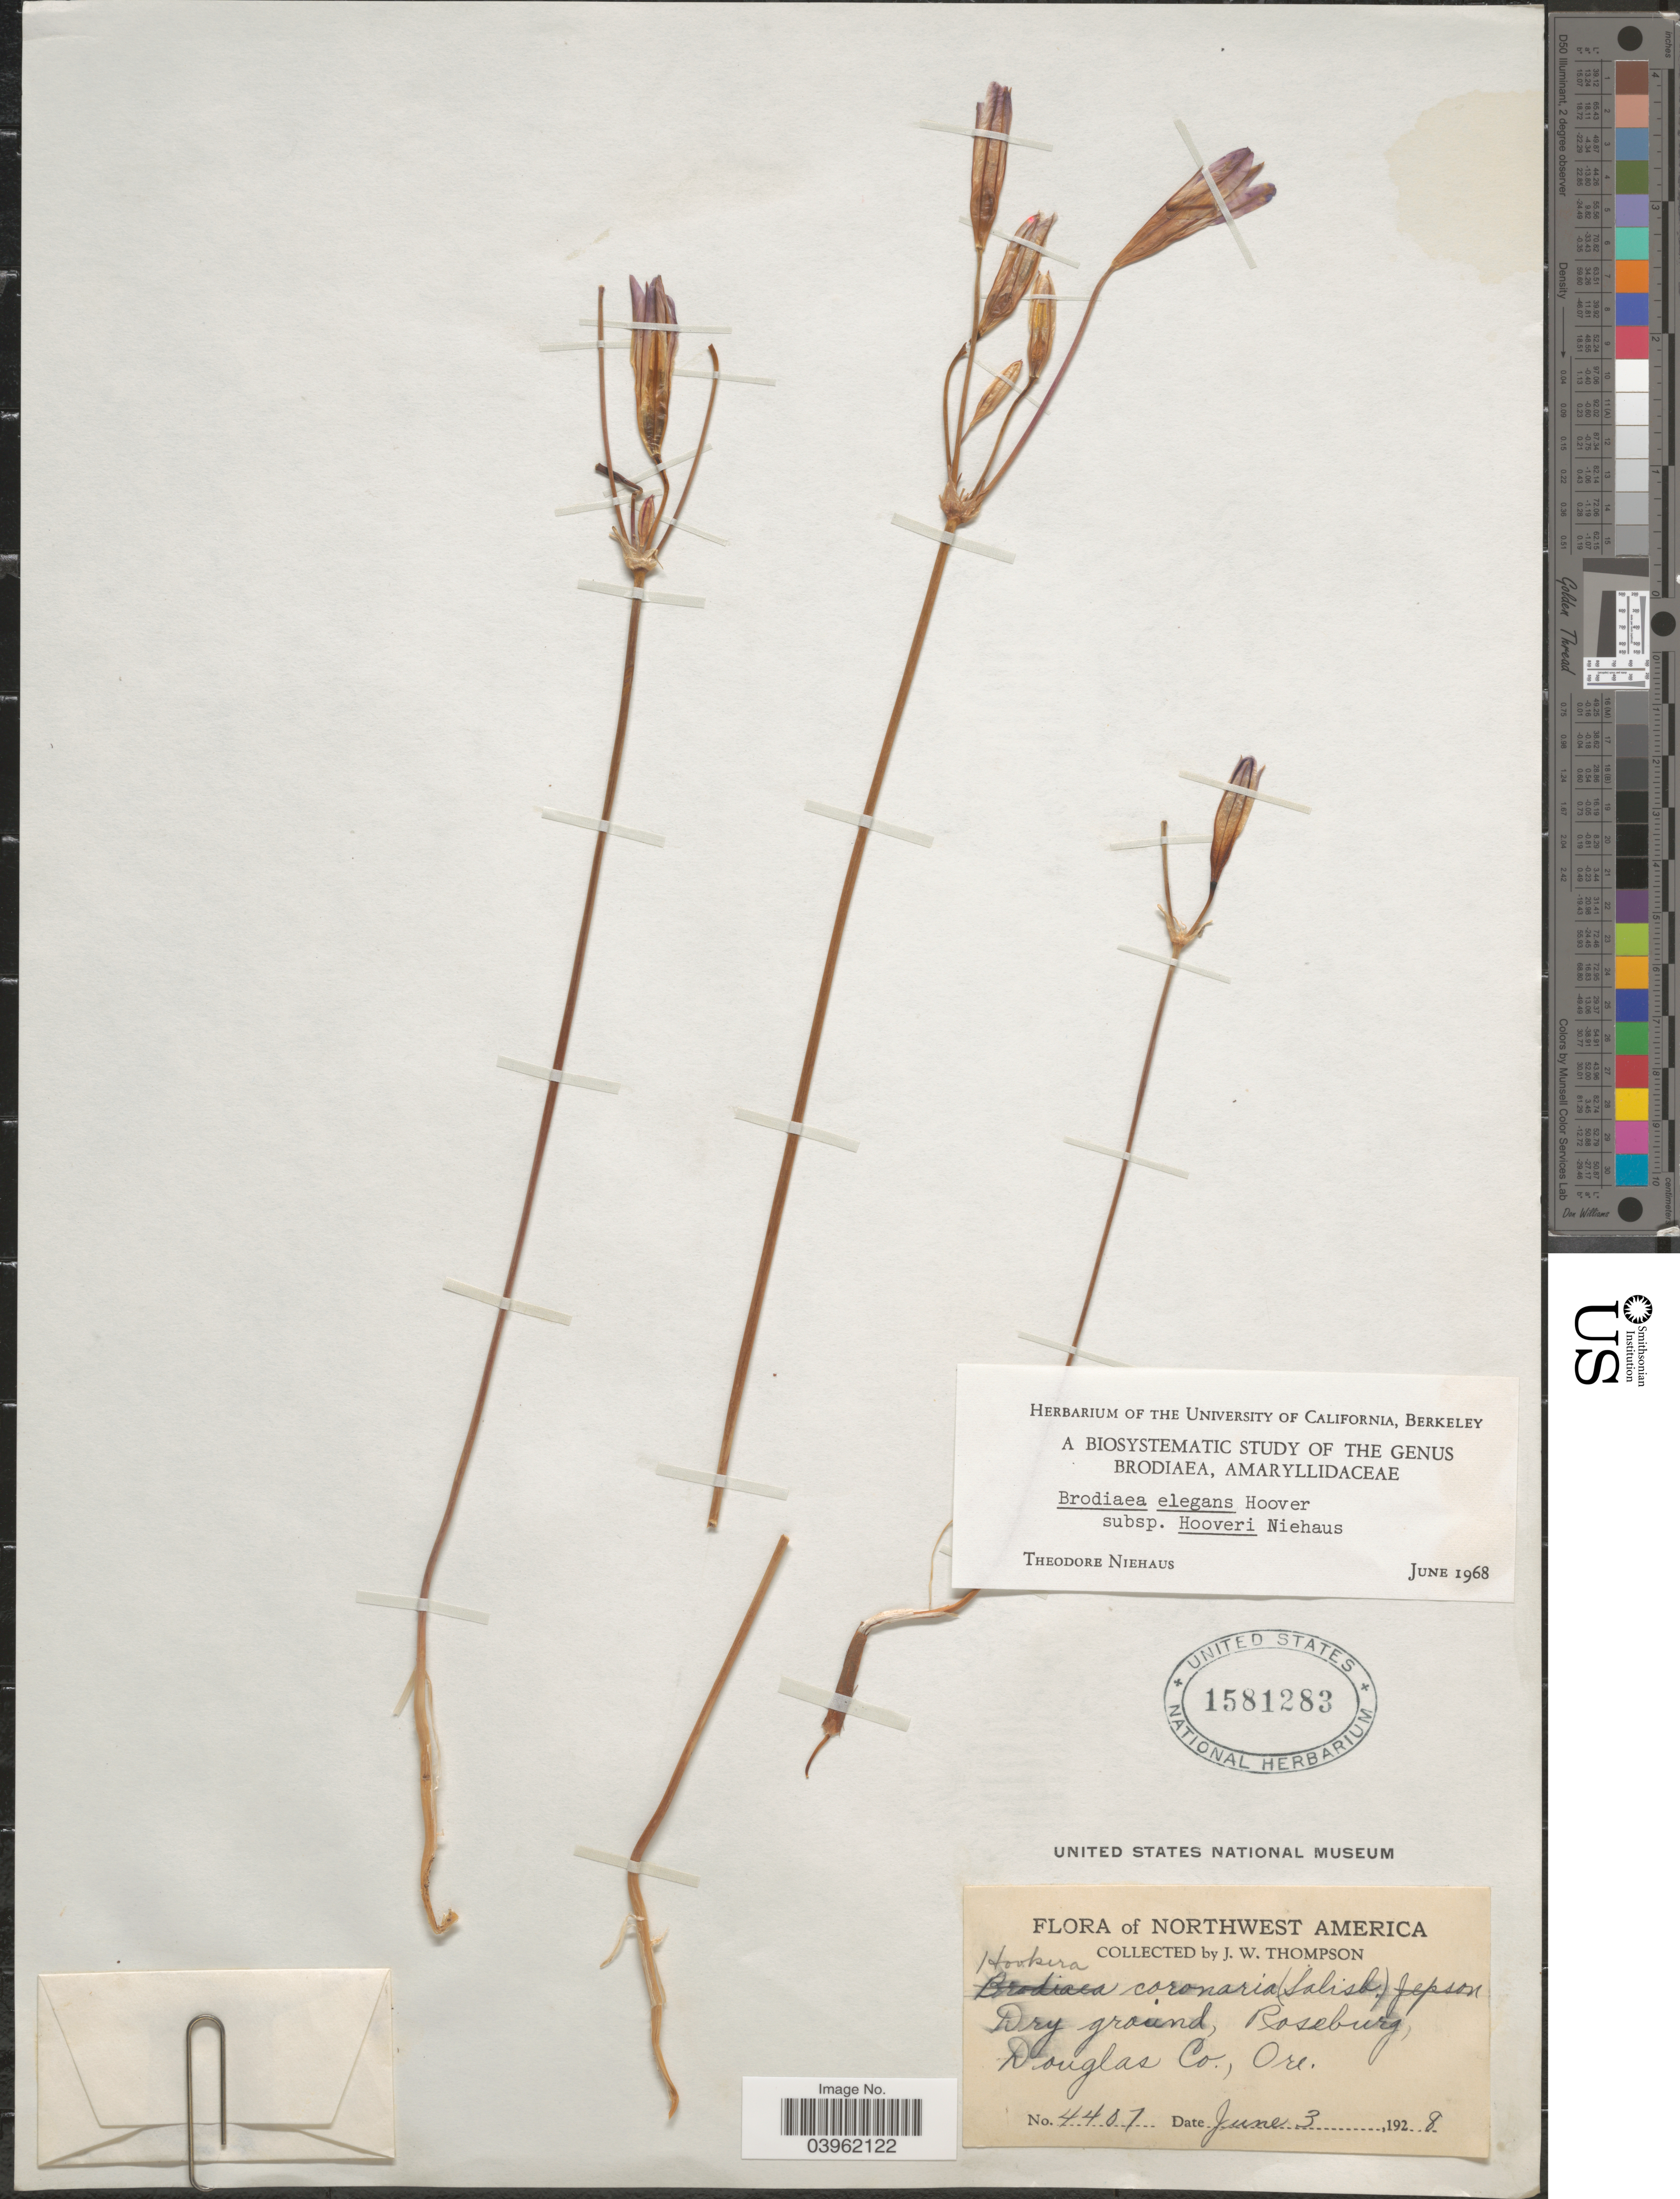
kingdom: Plantae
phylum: Tracheophyta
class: Liliopsida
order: Asparagales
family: Asparagaceae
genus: Brodiaea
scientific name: Brodiaea elegans subsp. hooveri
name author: T.F. Niehaus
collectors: J. Thompson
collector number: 4407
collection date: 1928-06-03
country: United States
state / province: Oregon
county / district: Douglas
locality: Northwest America. Roseburg, Douglas Co.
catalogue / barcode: US 1581283